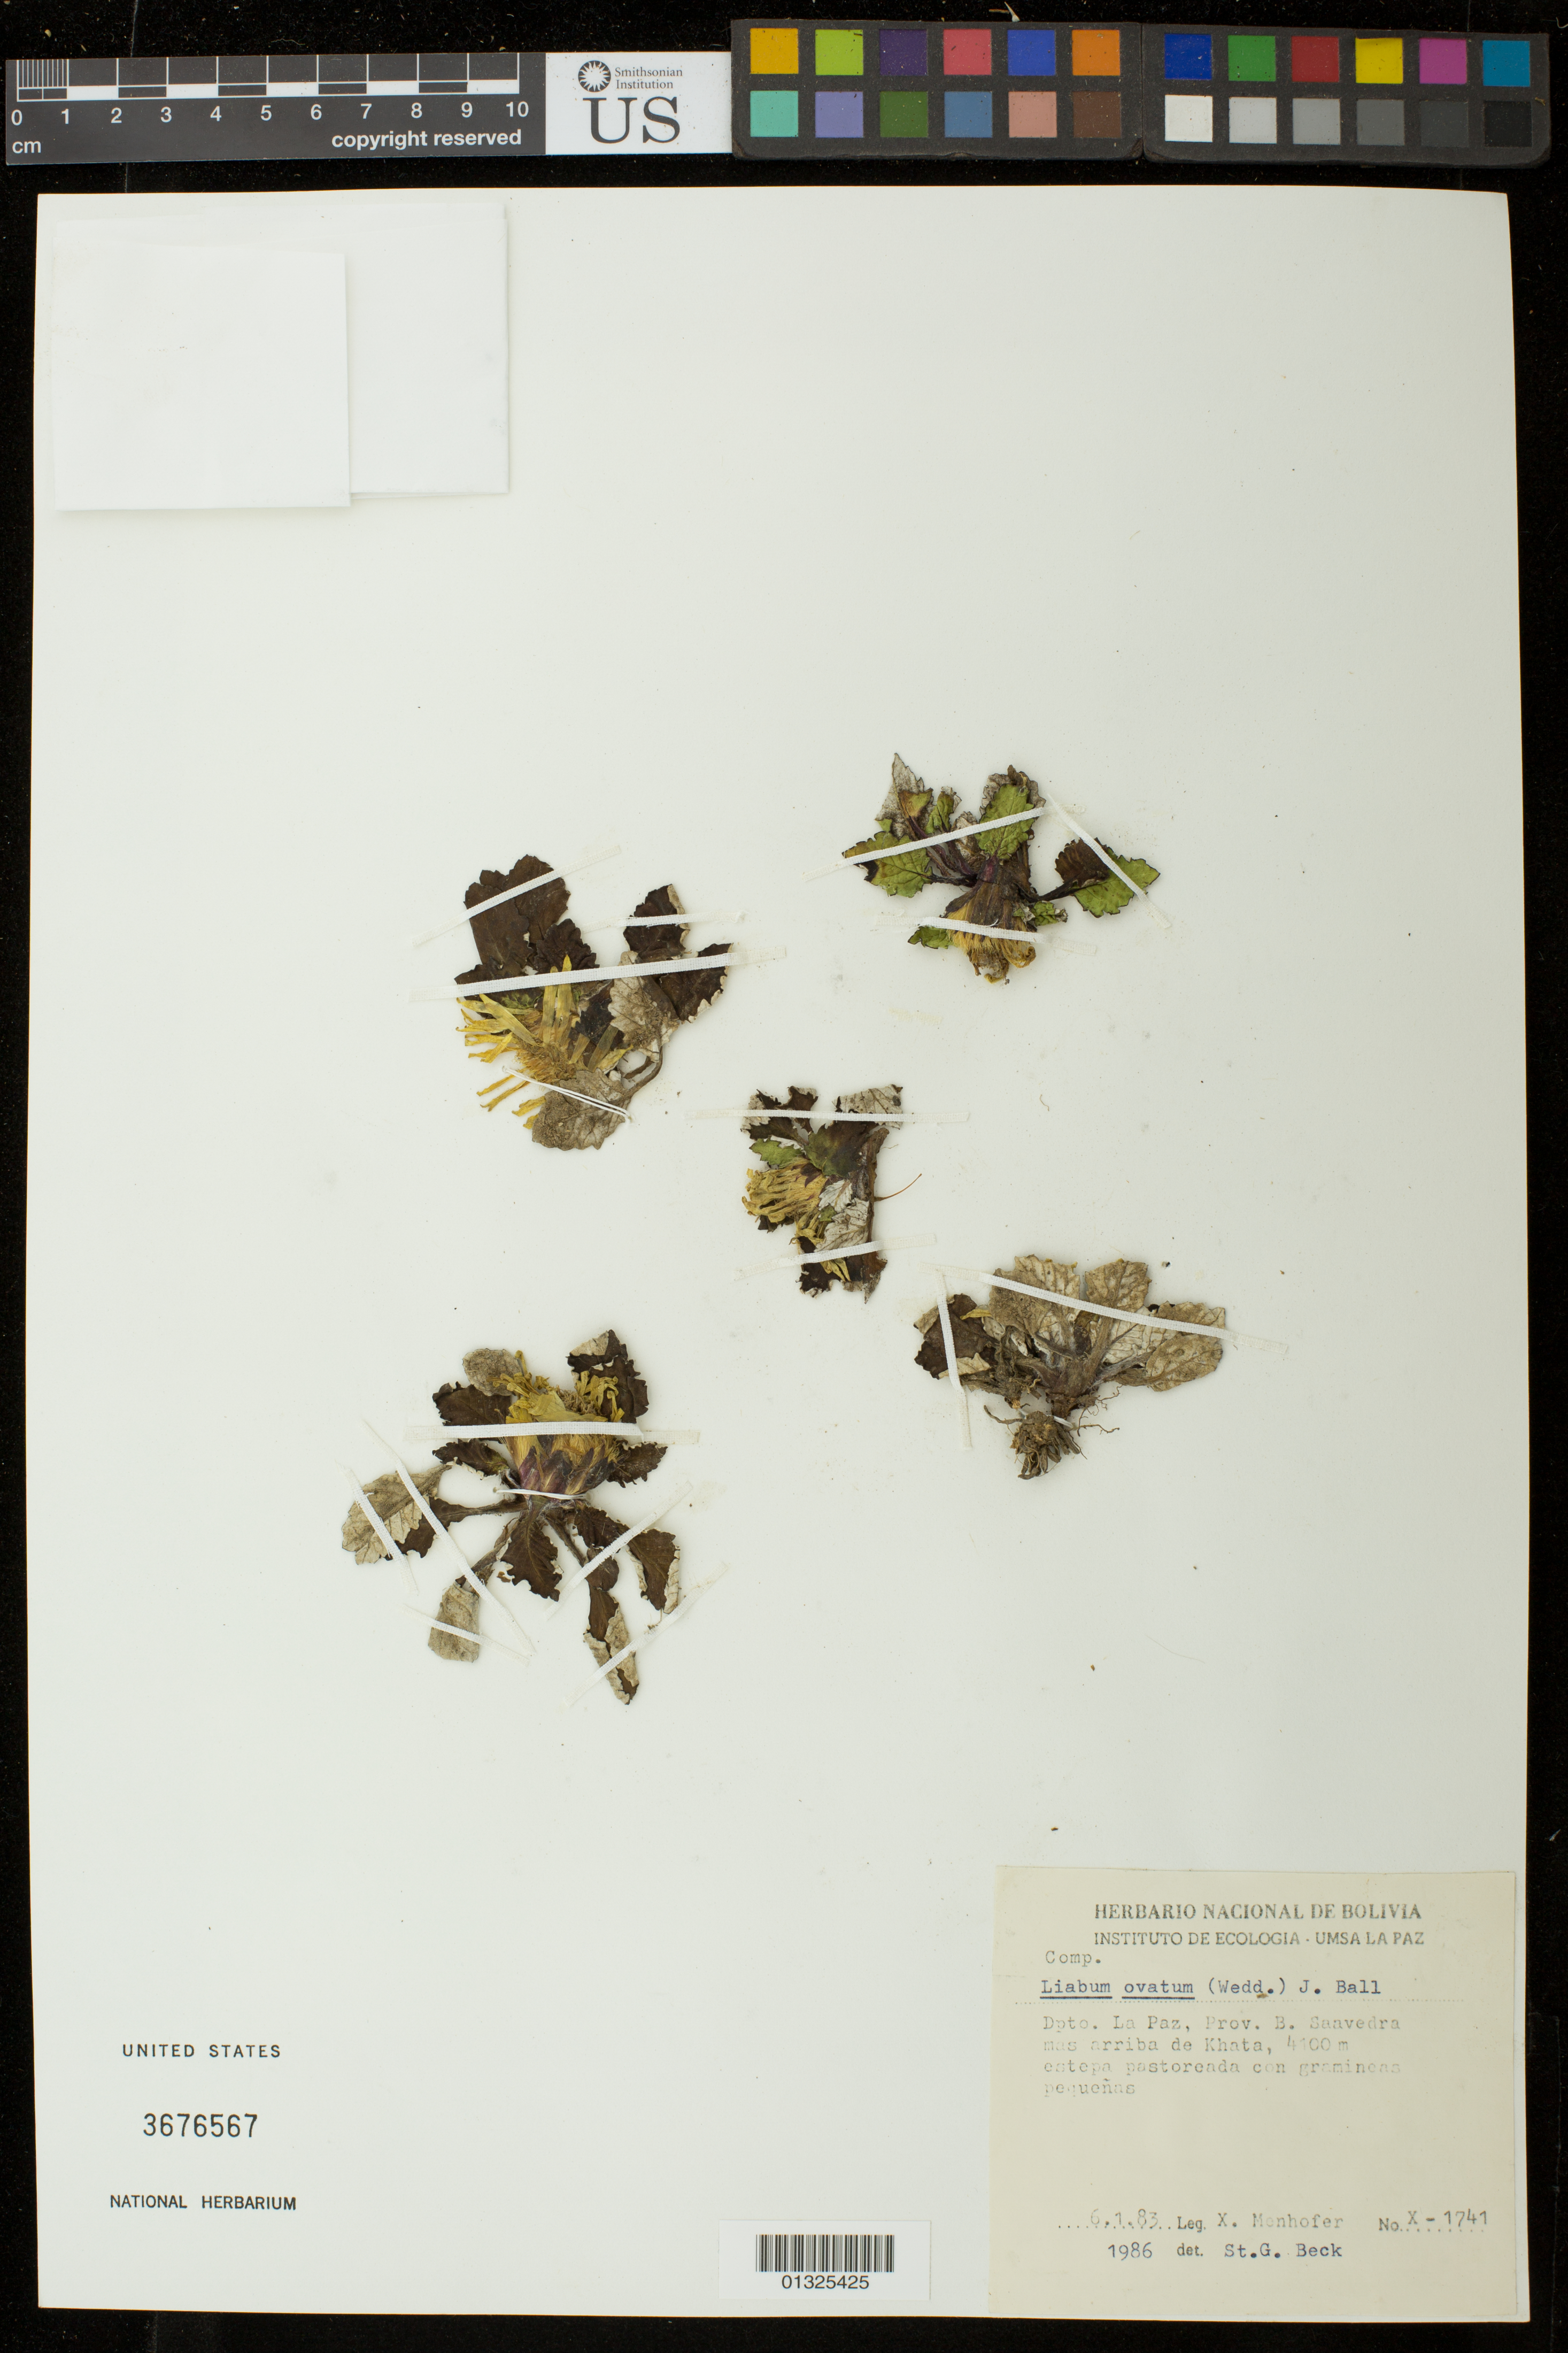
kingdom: Plantae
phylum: Tracheophyta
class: Magnoliopsida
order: Asterales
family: Asteraceae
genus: Paranephelius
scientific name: Paranephelius ovatus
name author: A. Gray ex Wedd.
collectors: X. Menhofer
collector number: X-1741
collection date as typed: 6 January 1983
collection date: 1983-01-06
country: Bolivia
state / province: La Paz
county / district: Bautista Saavedra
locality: Mas arriba de Khata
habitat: Estepa pastoreada con gramineas pequenas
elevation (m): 4100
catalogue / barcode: US 3676567